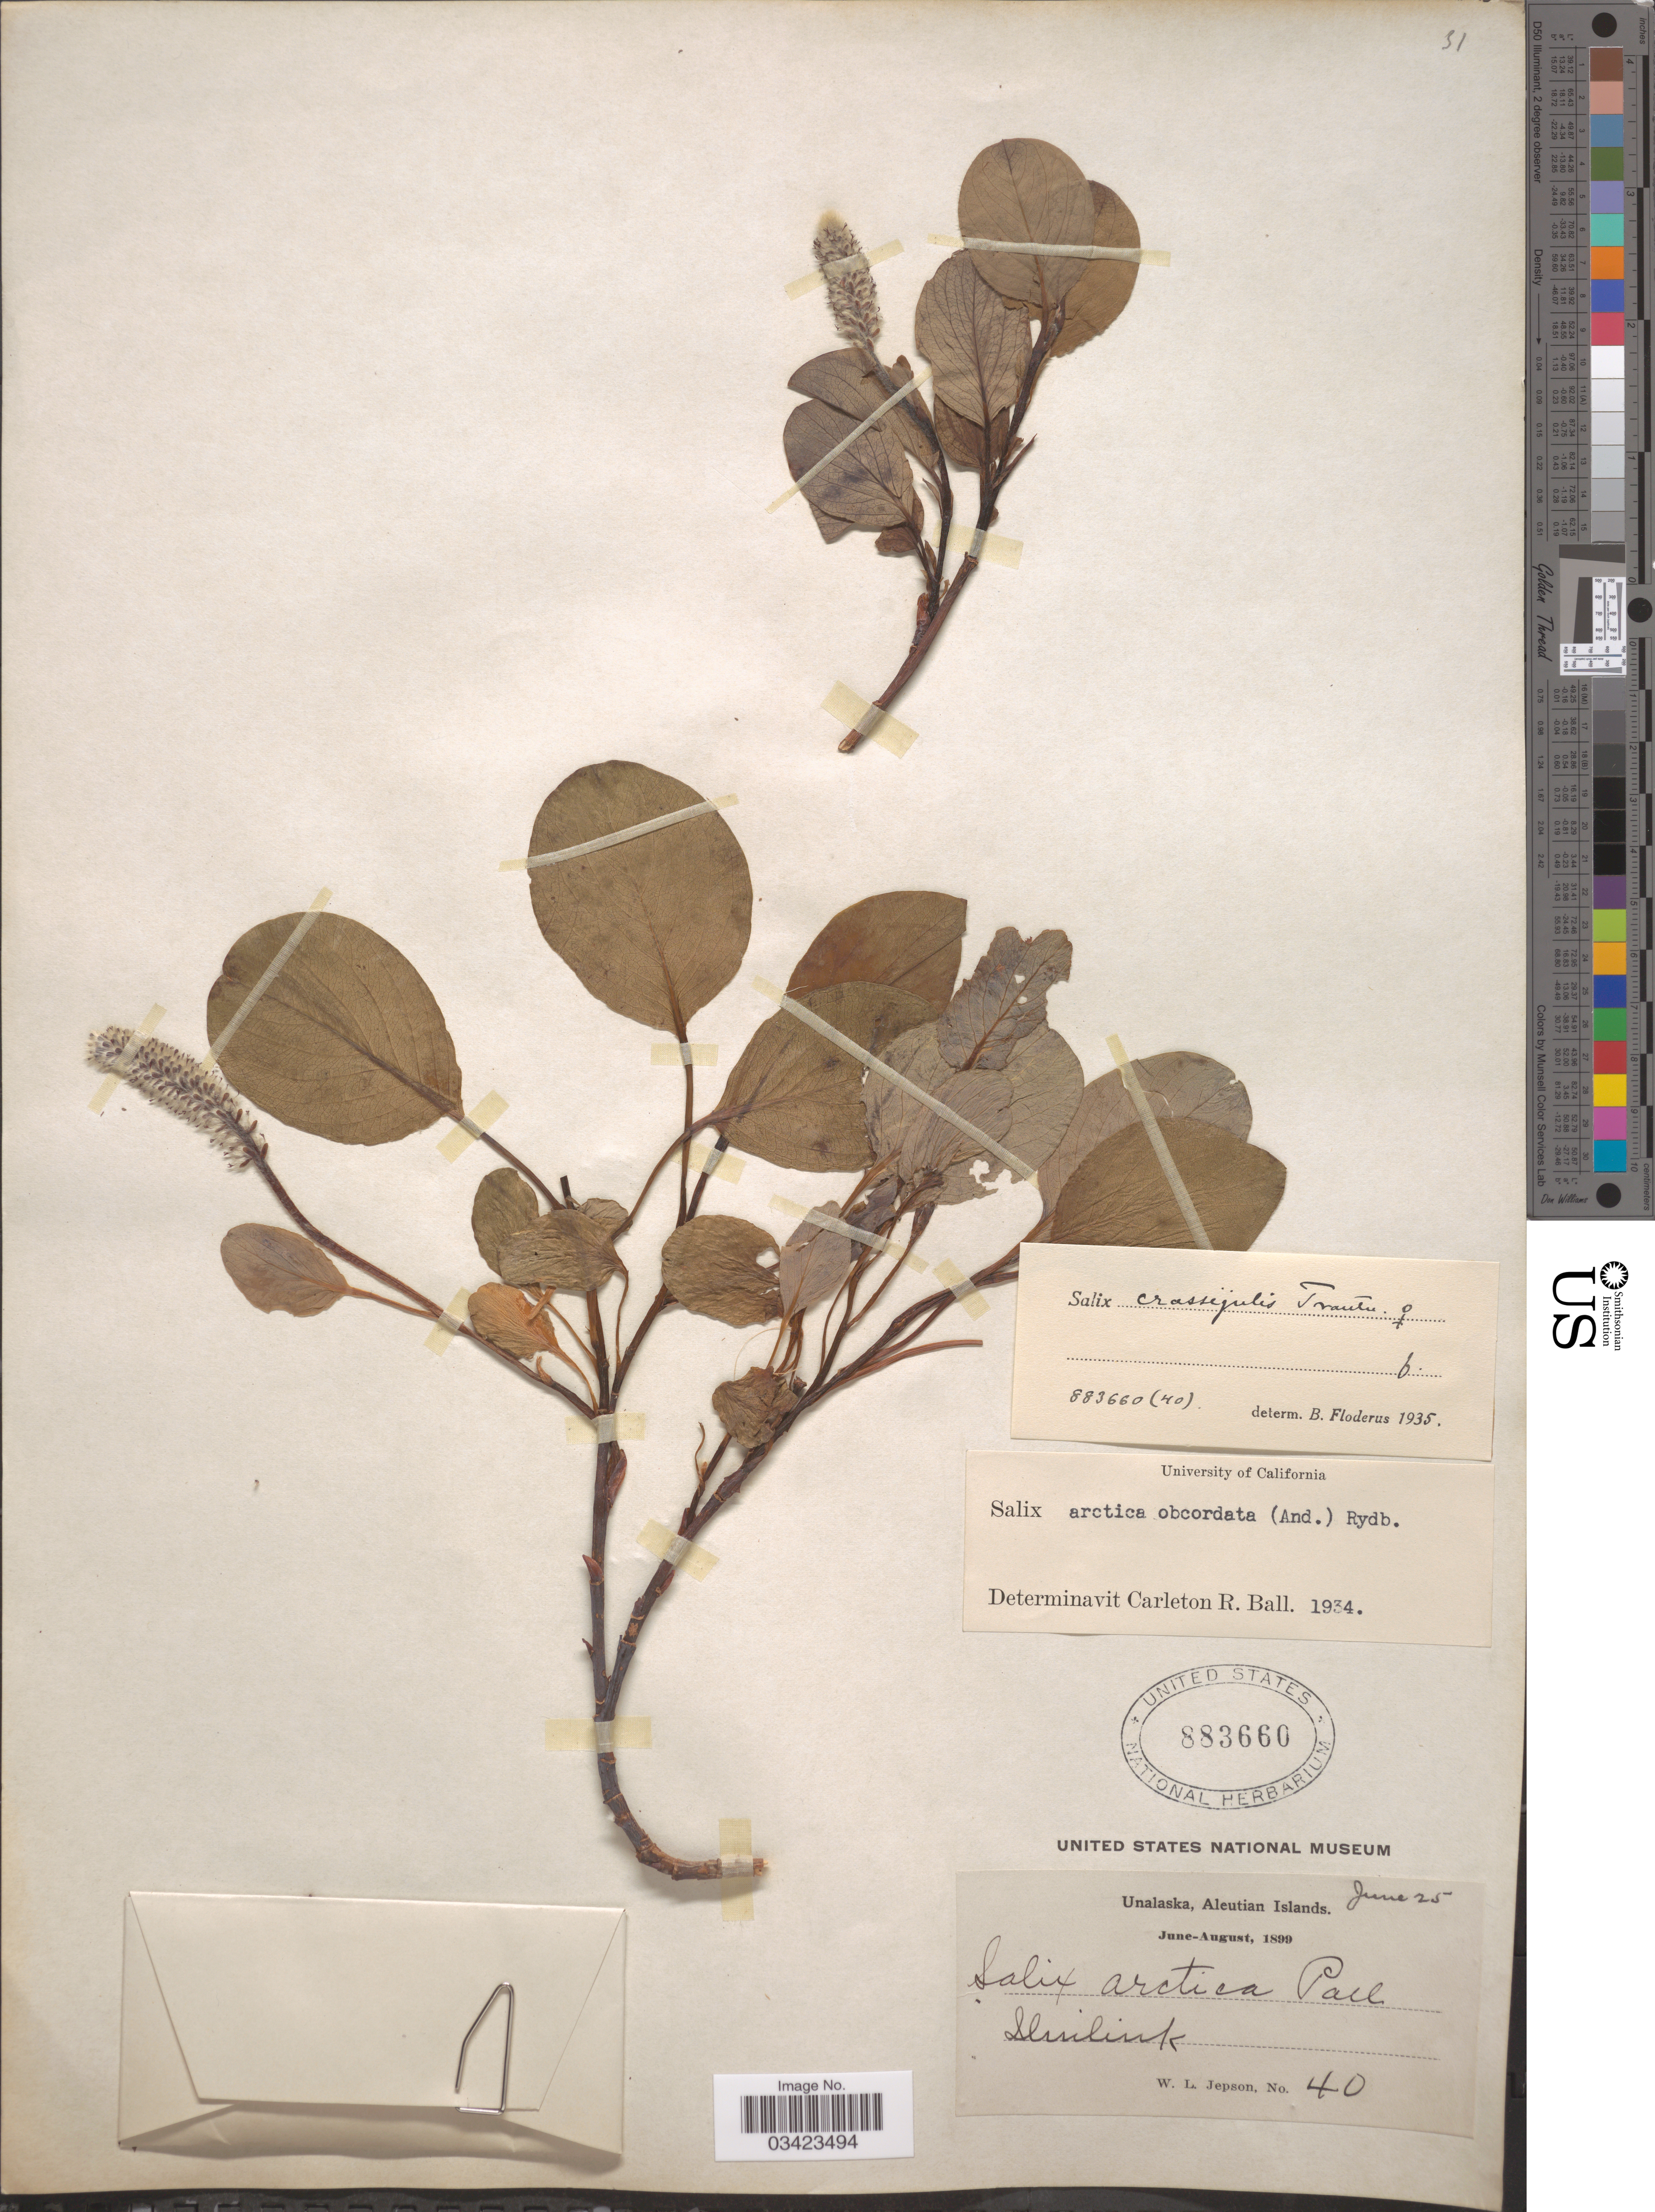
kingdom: Plantae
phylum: Tracheophyta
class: Magnoliopsida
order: Malpighiales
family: Salicaceae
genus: Salix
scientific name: Salix arctica var. araioclada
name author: (C.K. Schneid.) Raup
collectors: W. L. Jepson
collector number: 40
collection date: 1899-06-25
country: United States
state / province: Alaska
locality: Unalaska, Aleutian Islands. Iliuliuk.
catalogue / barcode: US 883660